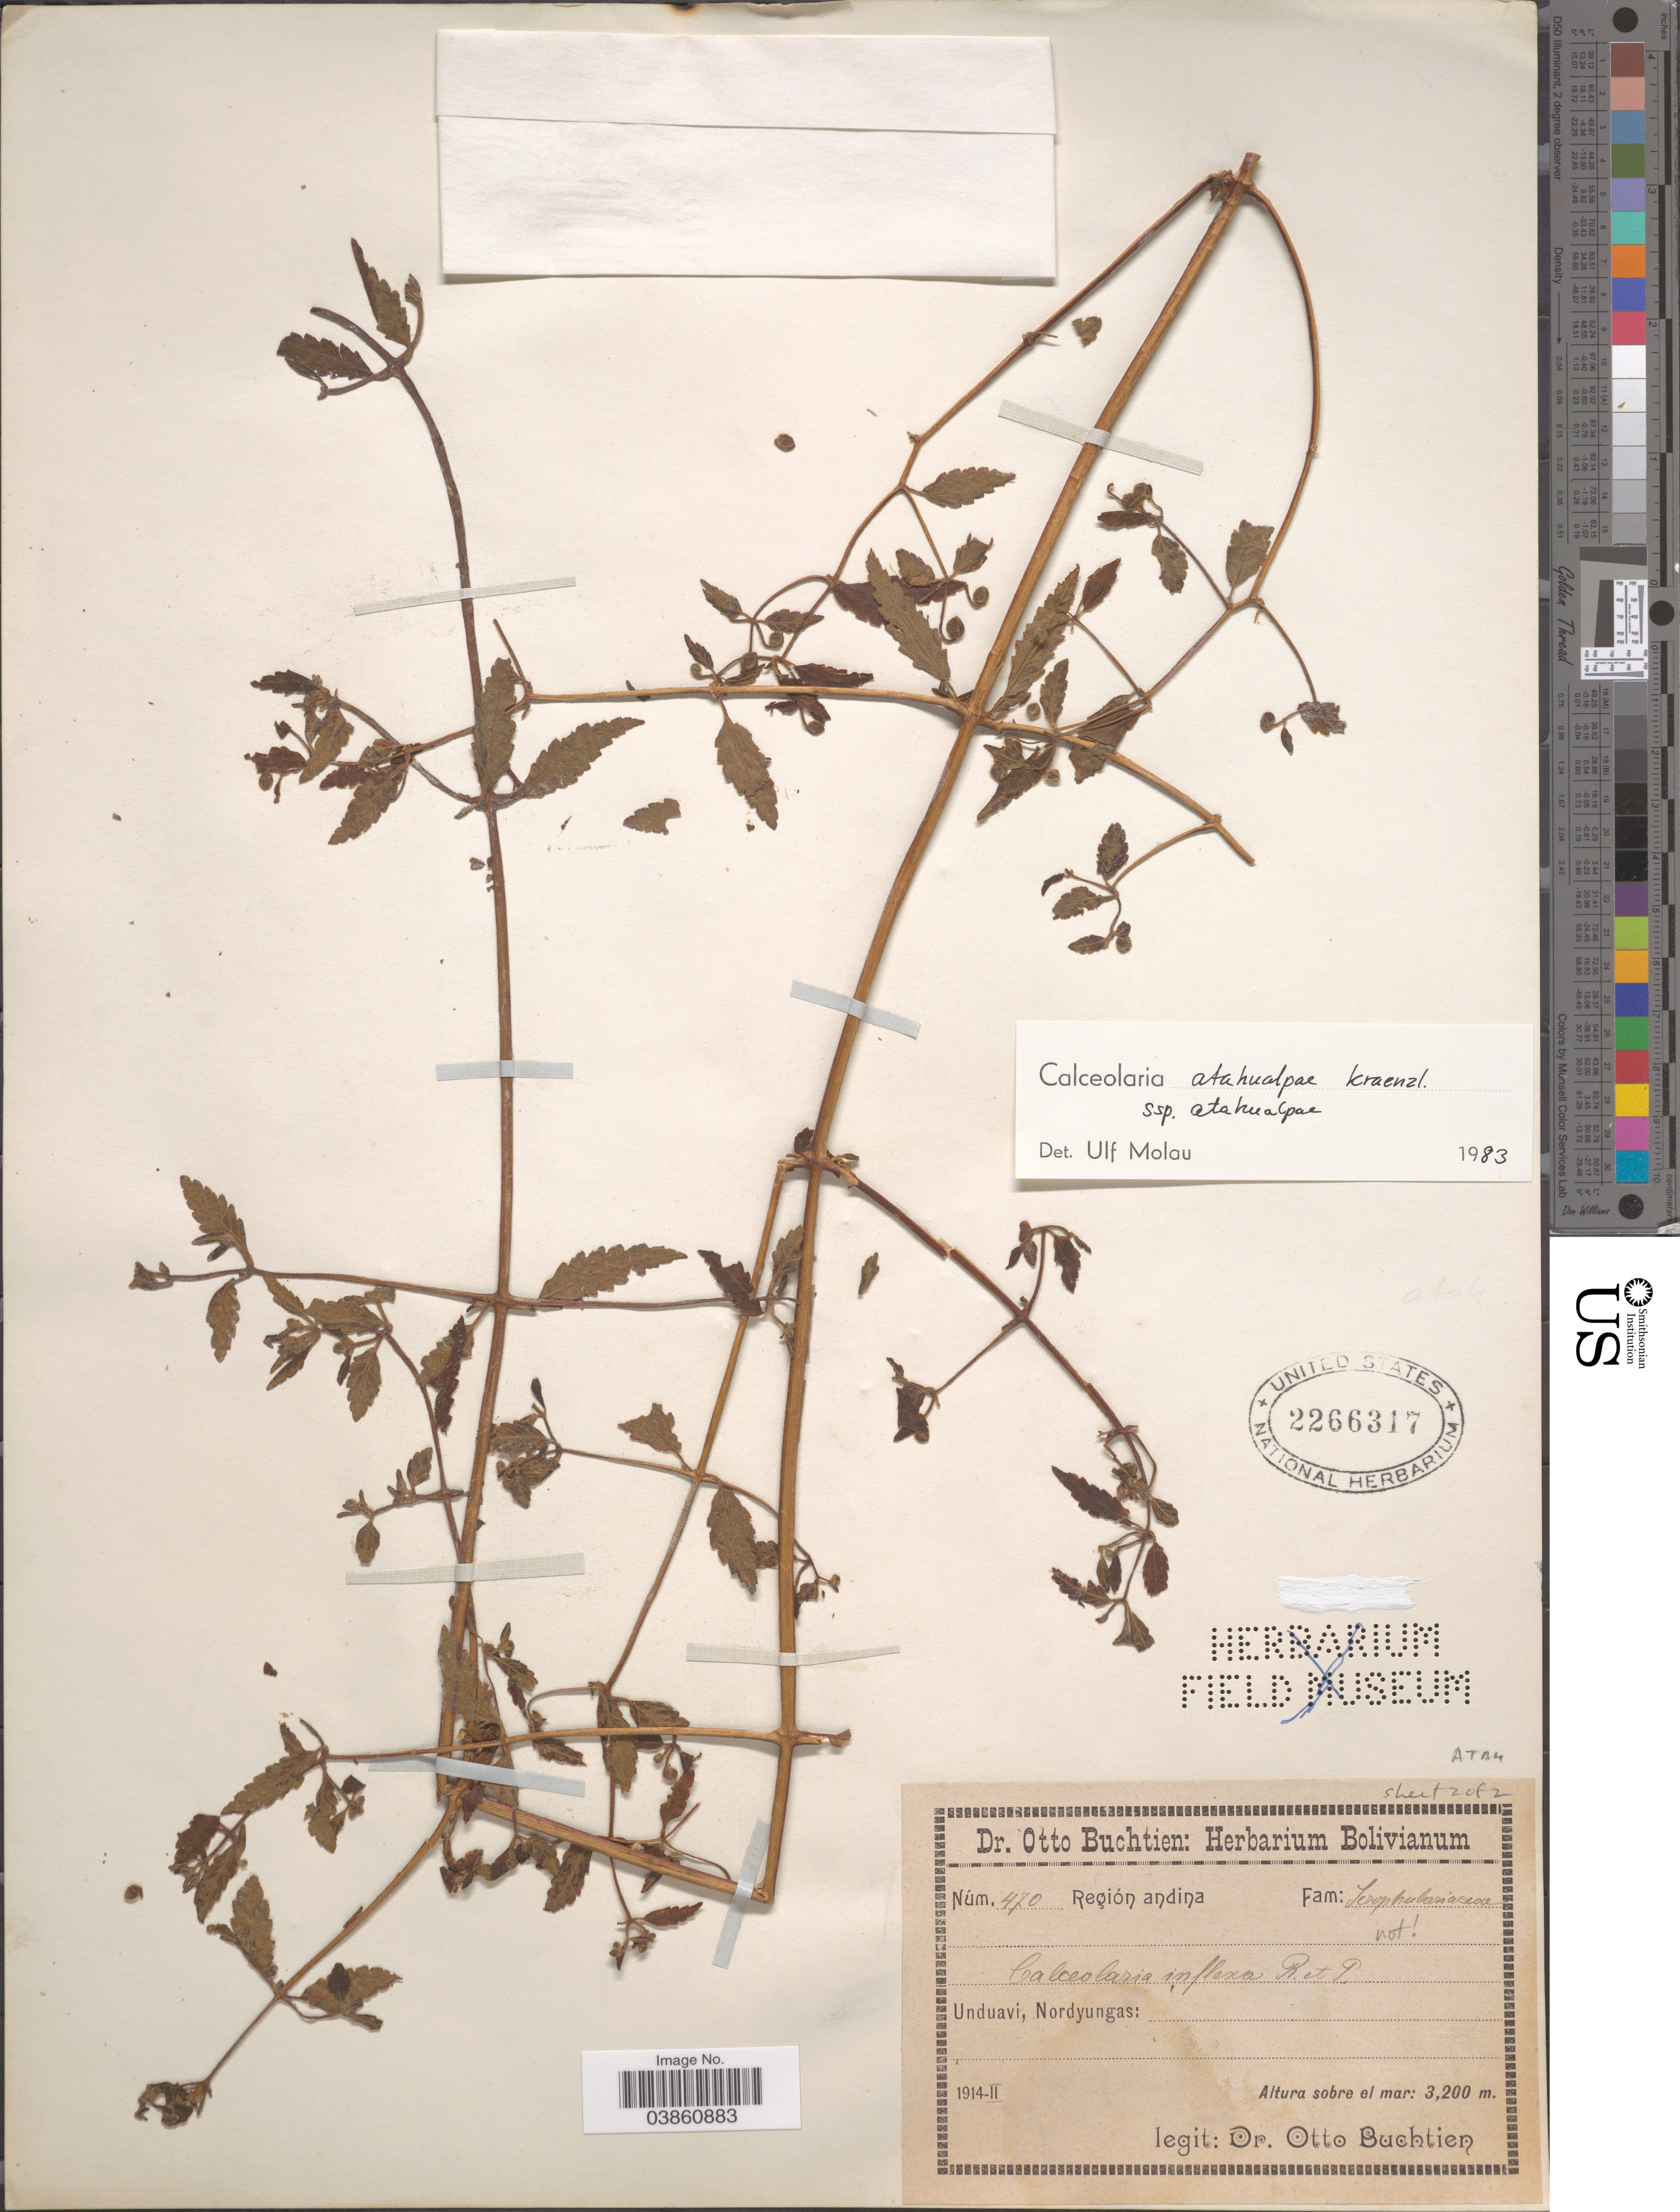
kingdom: Plantae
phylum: Tracheophyta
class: Magnoliopsida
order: Lamiales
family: Calceolariaceae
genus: Calceolaria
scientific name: Calceolaria atahualpae subsp. atahualpae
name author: Kraenzl.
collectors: O. Buchtien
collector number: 470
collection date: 1914-02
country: Bolivia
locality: Región andina. Unduavi, Nordyungas.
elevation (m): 3200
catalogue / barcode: US 2266317